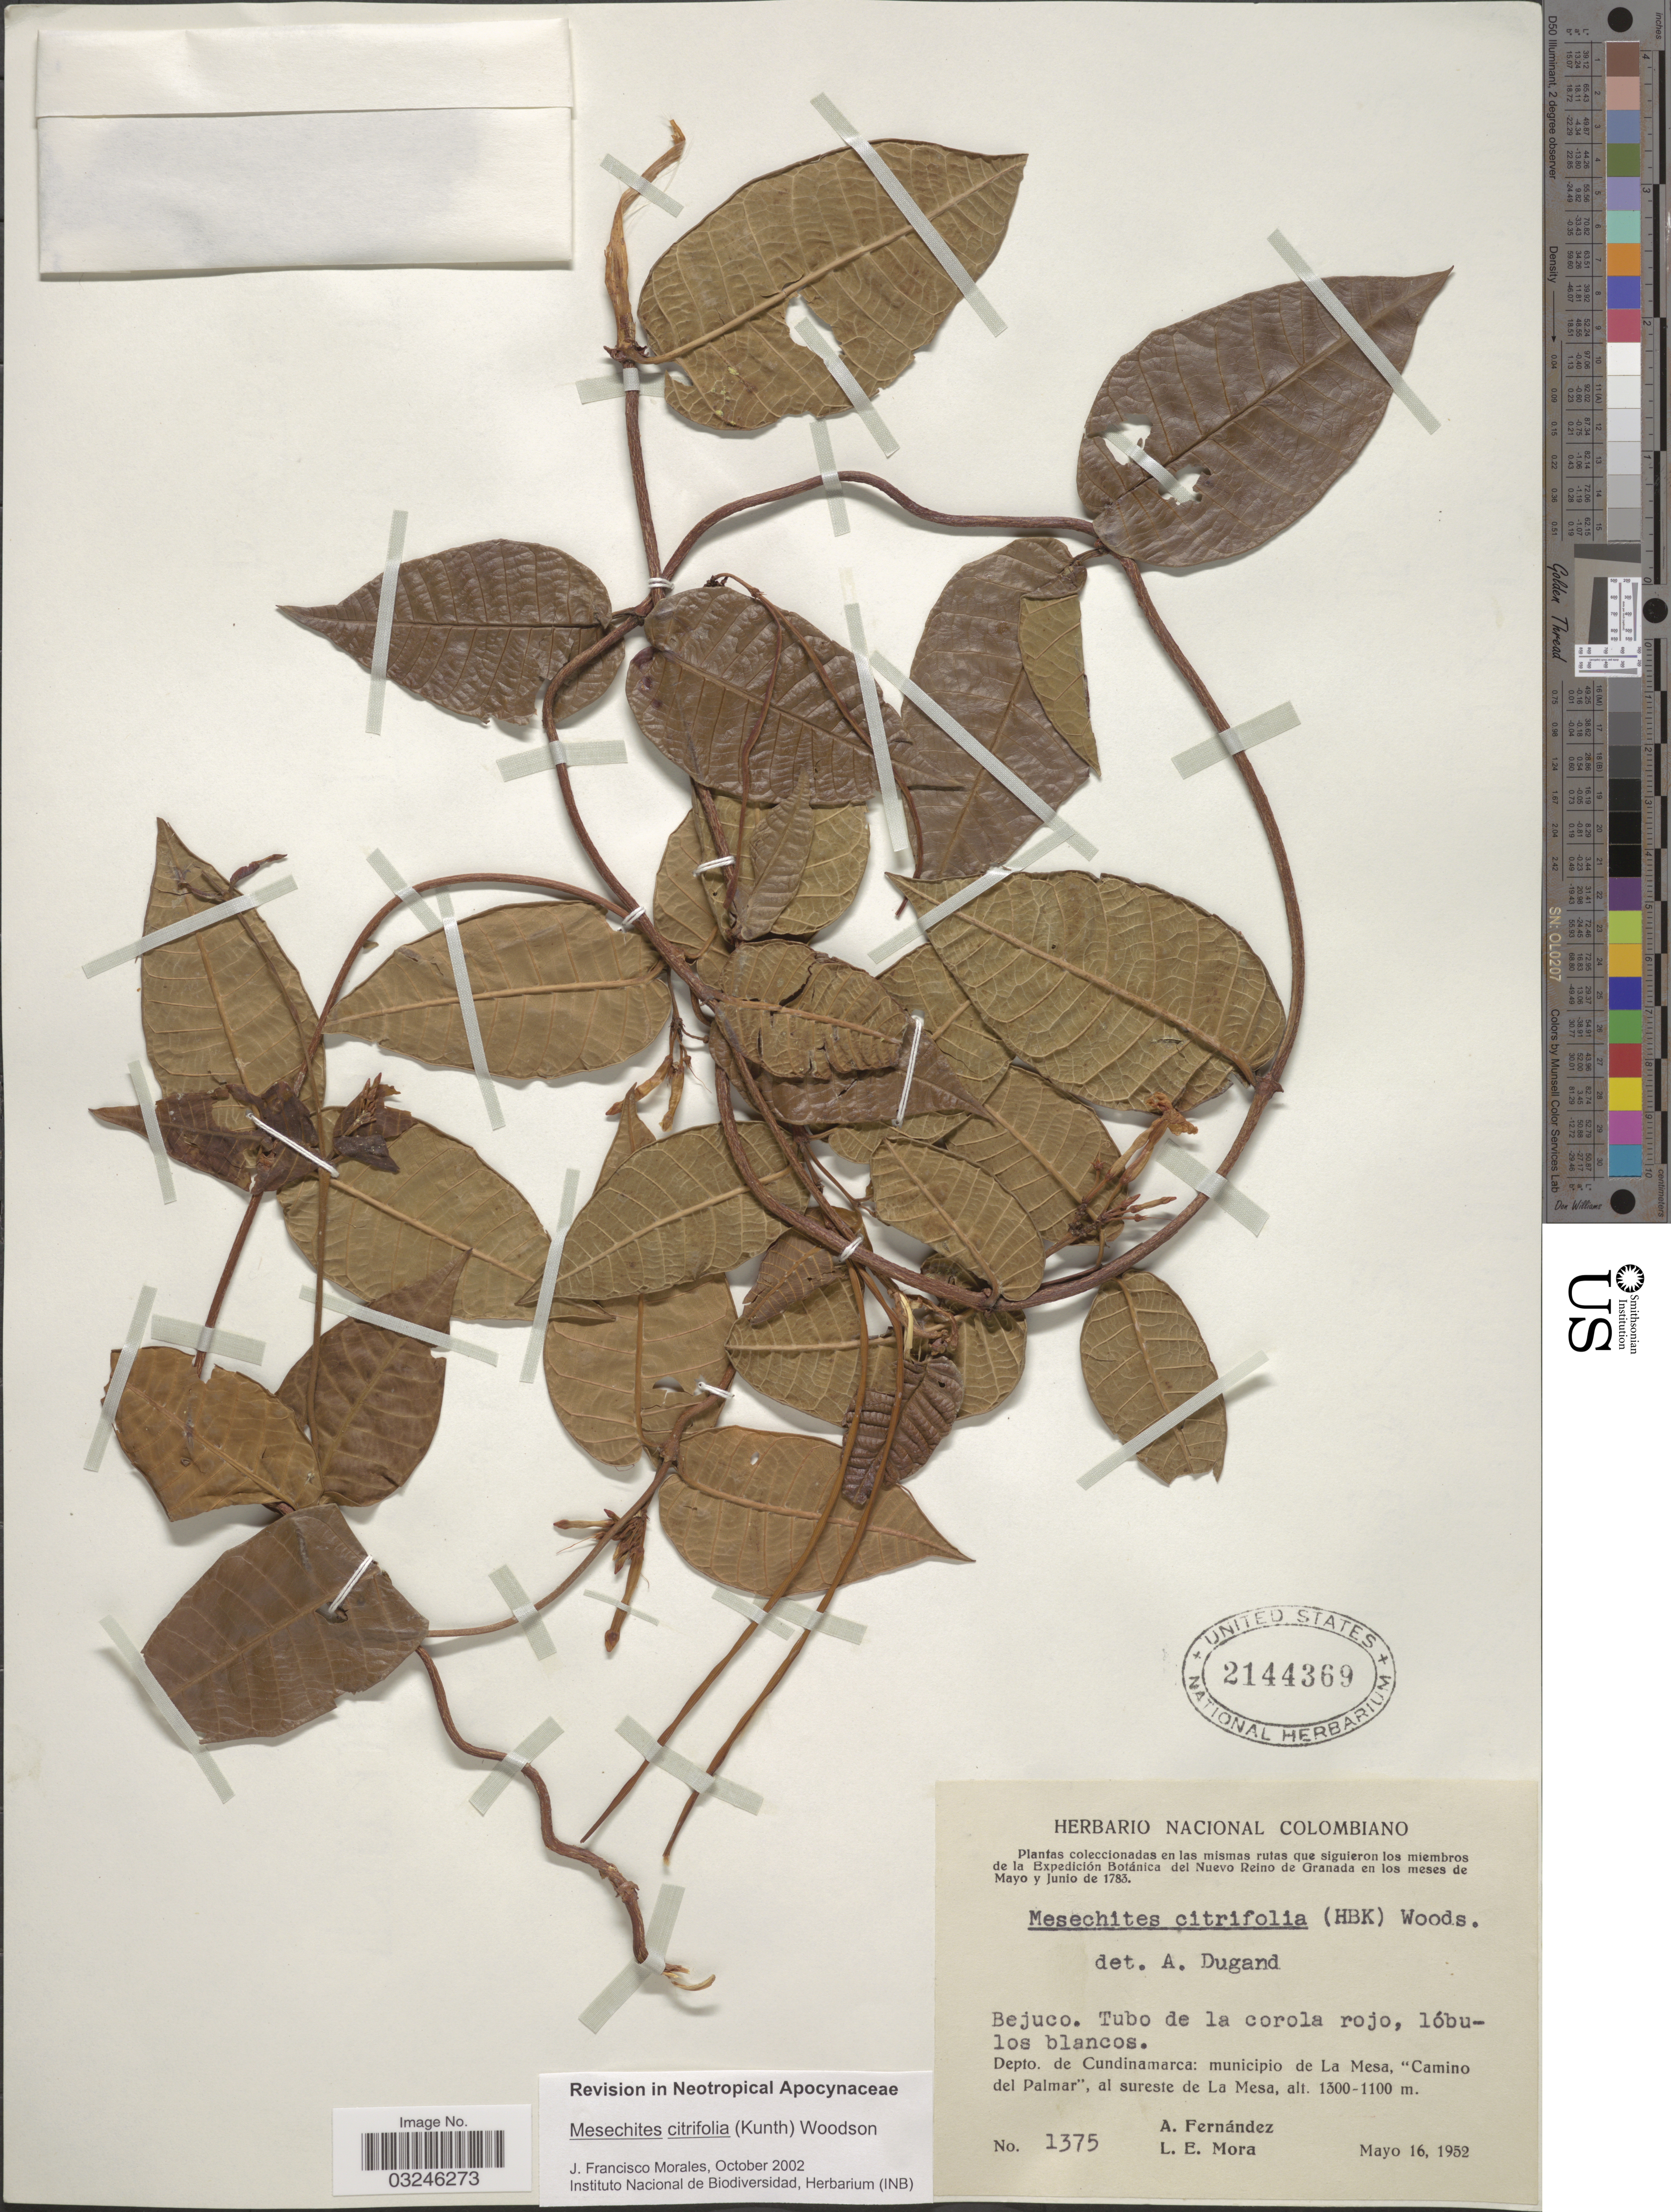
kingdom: Plantae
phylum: Tracheophyta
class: Magnoliopsida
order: Gentianales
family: Apocynaceae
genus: Mesechites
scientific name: Mesechites citrifolius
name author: (Kunth) Woodson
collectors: A. Fernández & L. Mora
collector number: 1375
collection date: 1952-05-16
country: Colombia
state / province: Cundinamarca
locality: Depto. de Cundinamarca: municipio de La Mesa, "Camino del Palmar", al sureste de La Mesa.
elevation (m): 1100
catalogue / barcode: US 2144369